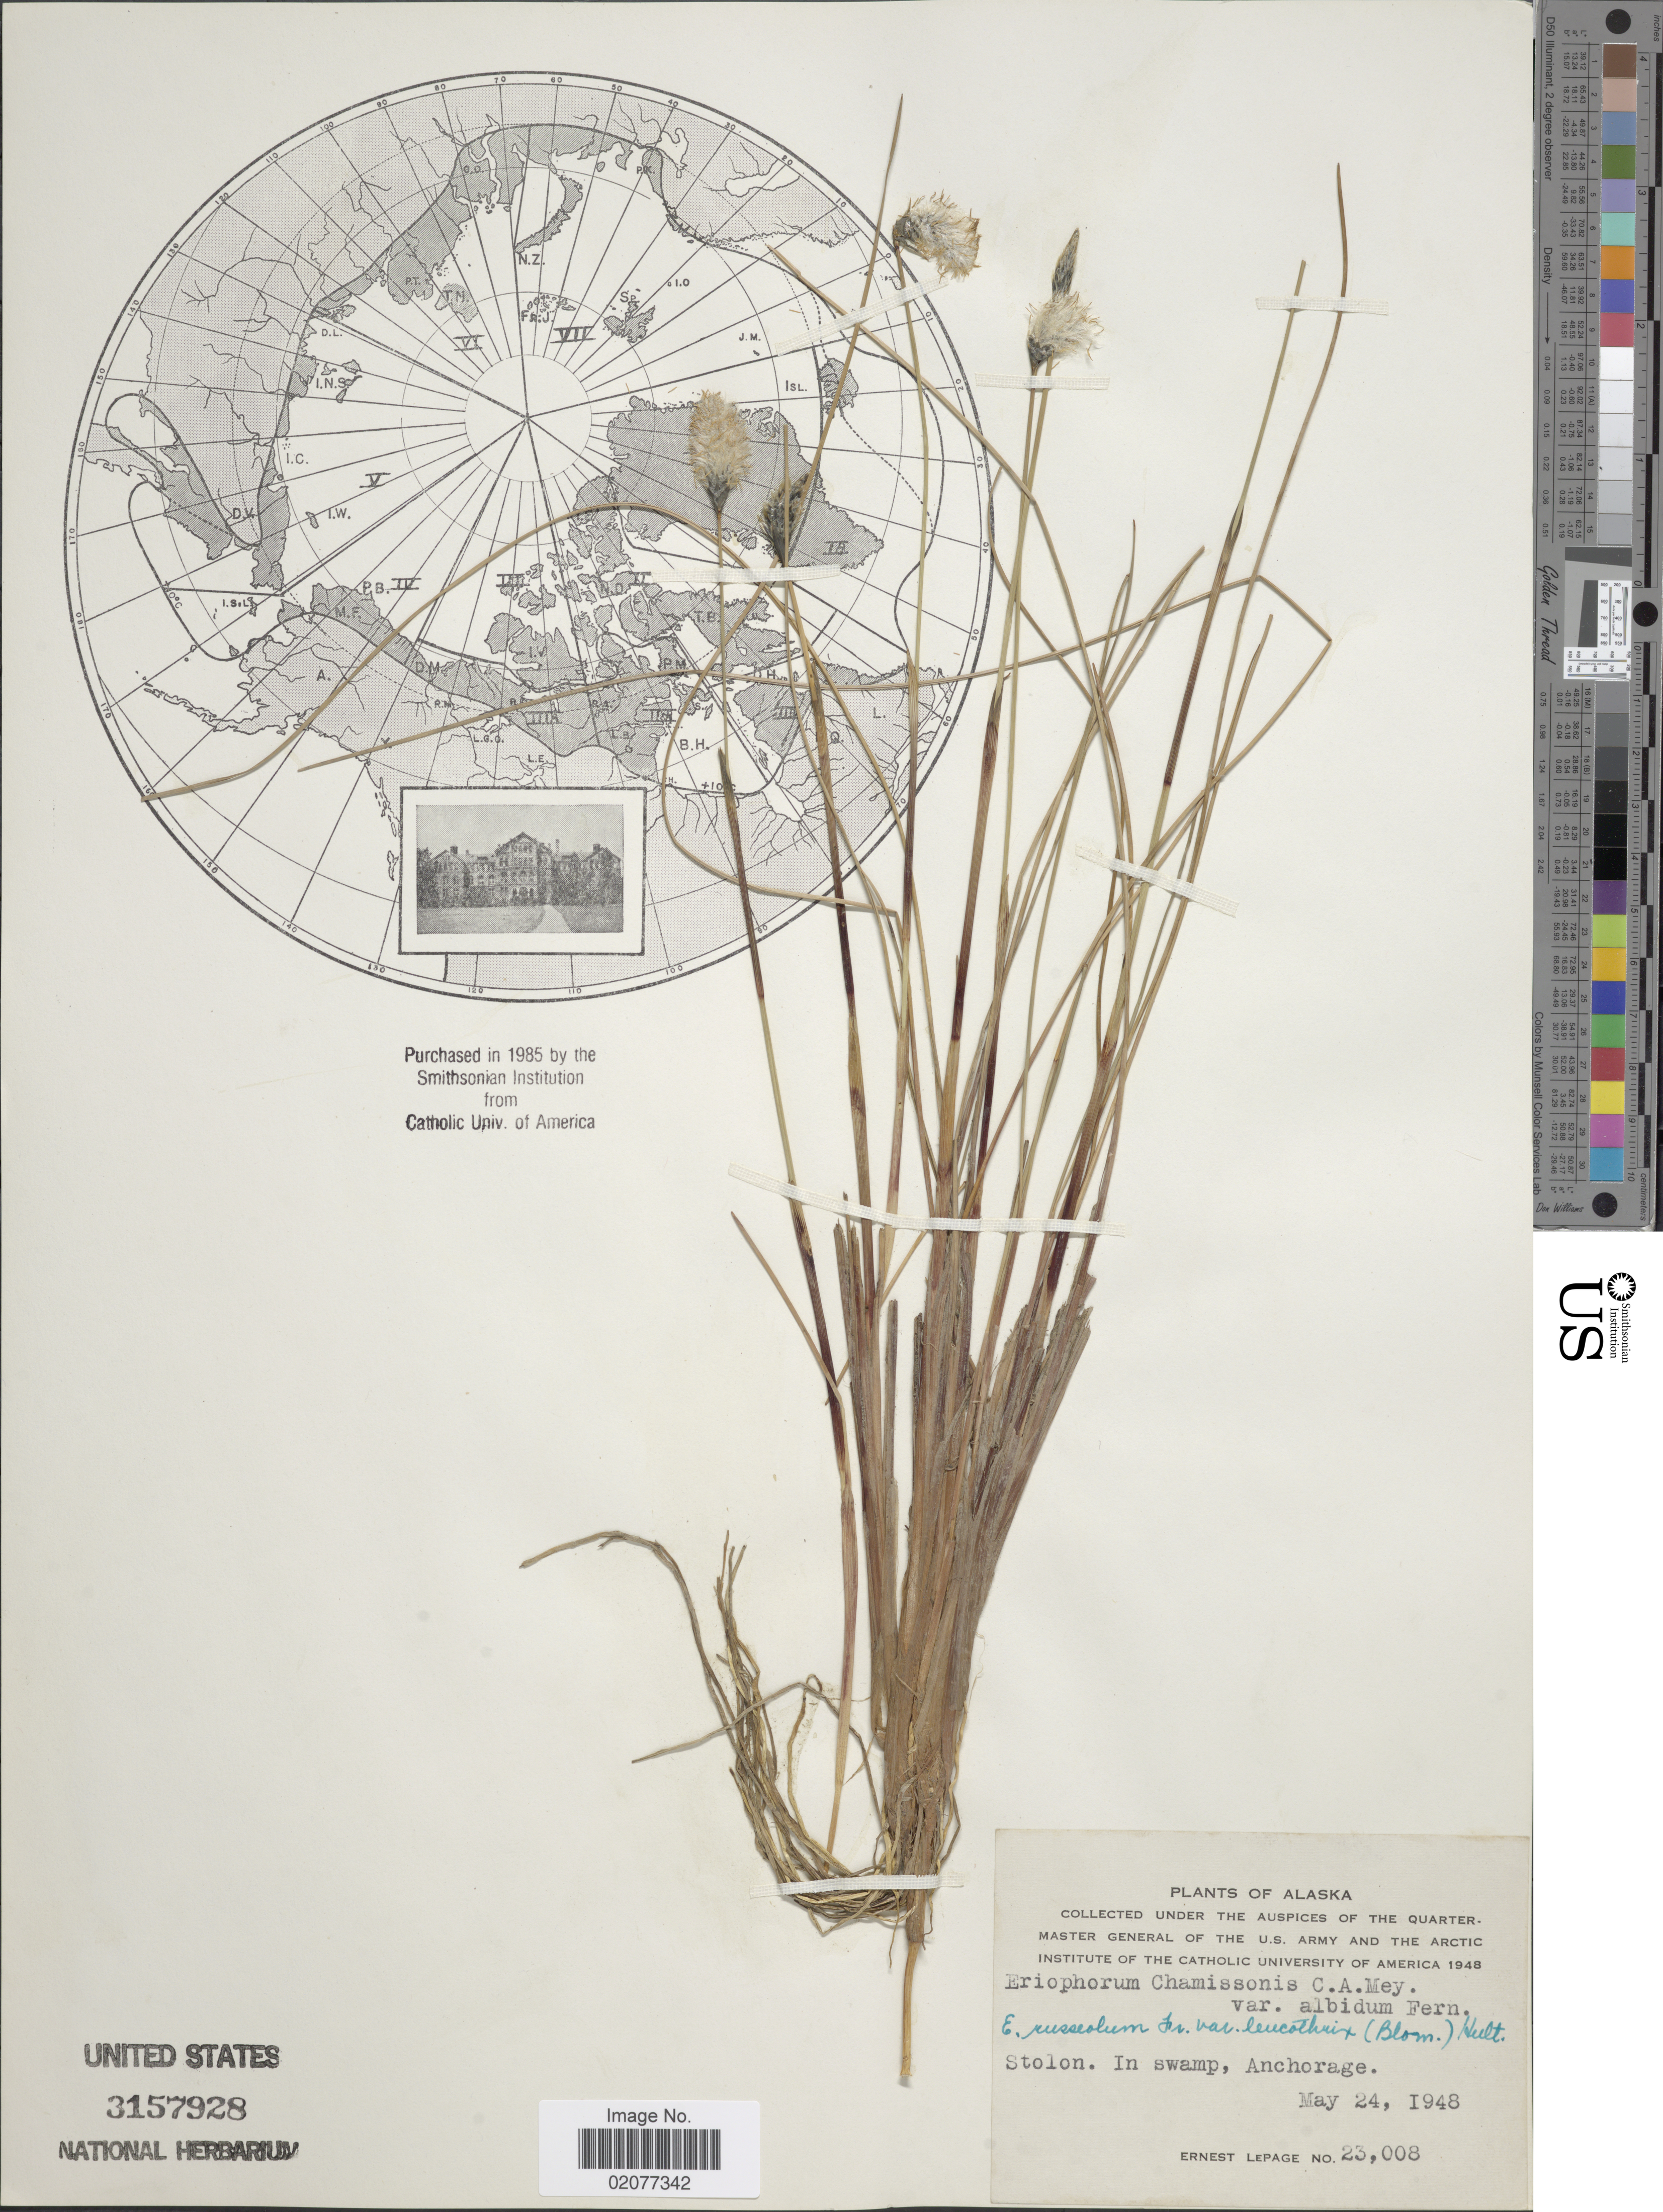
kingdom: Plantae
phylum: Tracheophyta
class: Liliopsida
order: Poales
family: Cyperaceae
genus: Eriophorum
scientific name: Eriophorum chamissonis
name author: C.A. Mey.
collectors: E. Lepage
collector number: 23008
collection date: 1948-05-24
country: United States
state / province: Alaska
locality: Alaska. Stolon, in swamp Anchorage.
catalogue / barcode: US 3157928